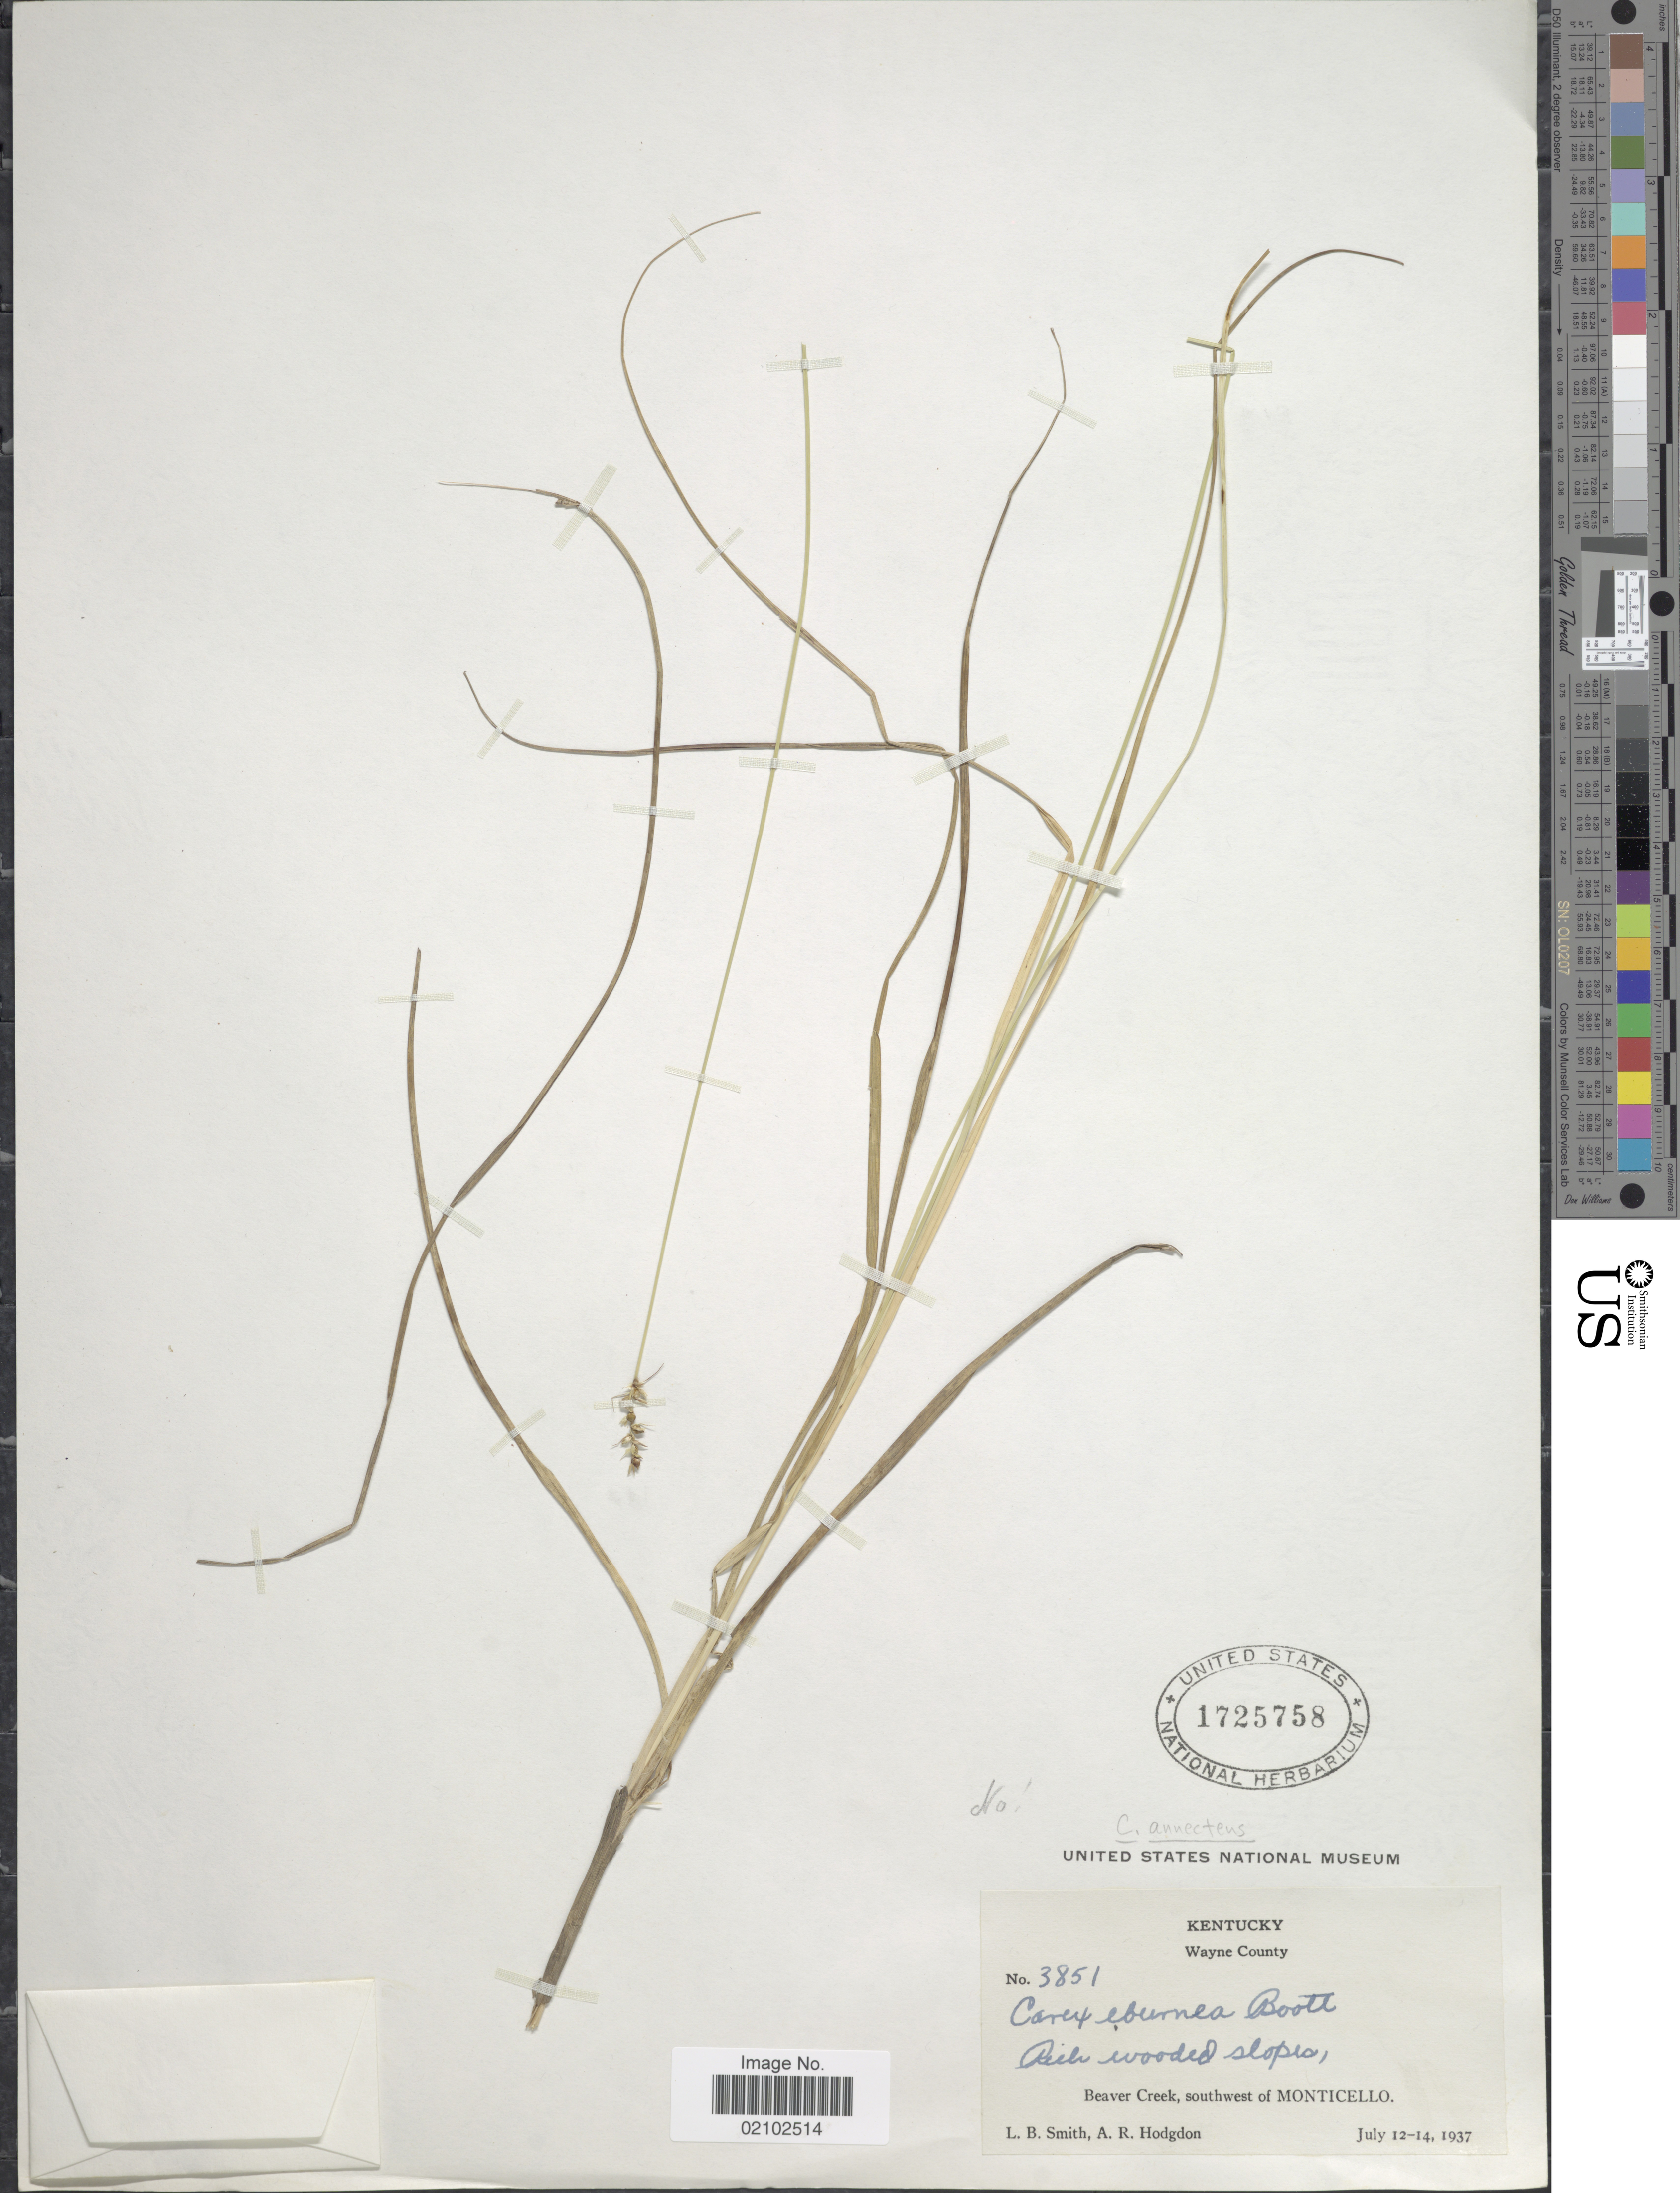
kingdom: Plantae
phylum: Tracheophyta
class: Liliopsida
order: Poales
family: Cyperaceae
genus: Carex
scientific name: Carex annectens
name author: (E.P. Bicknell) E.P. Bicknell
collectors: L. Smith & A. R. Hodgdon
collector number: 3851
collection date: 1937-07-12/1937-07-14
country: United States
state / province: Kentucky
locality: Wayne County, Rich wooded slopes, Beaver Creek, southwest of Monticello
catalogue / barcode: US 1725758